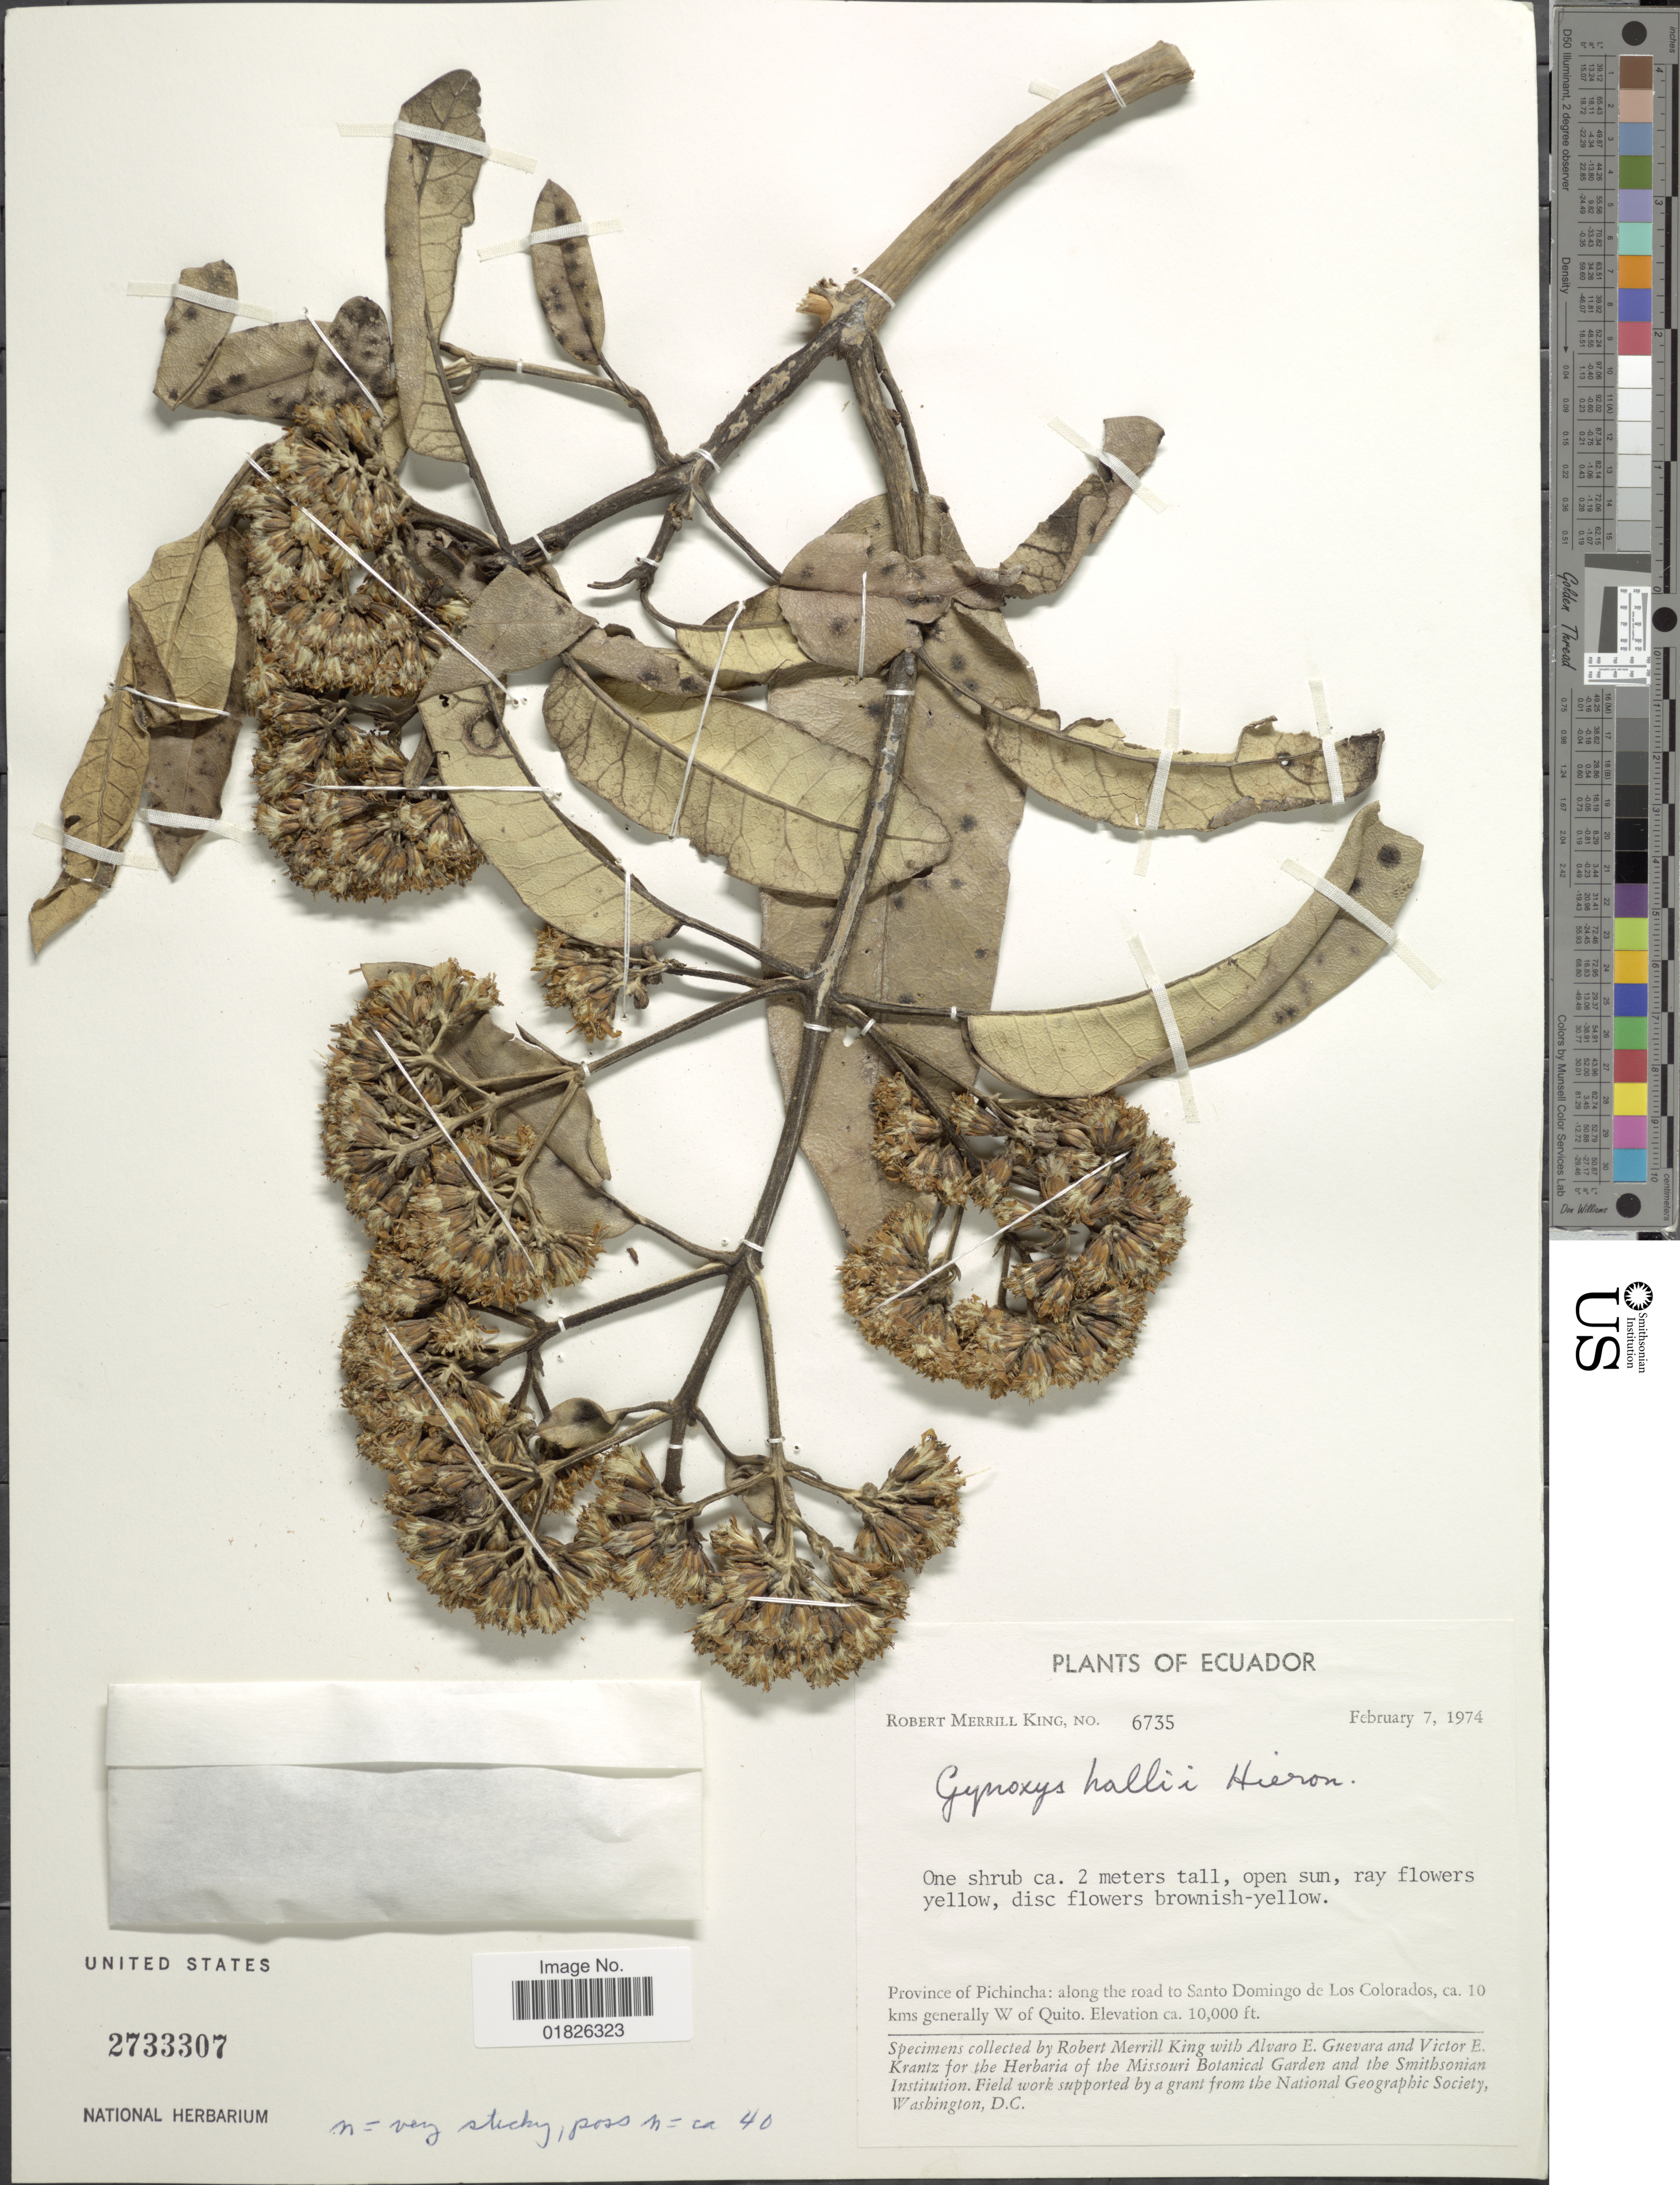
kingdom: Plantae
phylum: Tracheophyta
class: Magnoliopsida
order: Asterales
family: Asteraceae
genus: Gynoxys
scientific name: Gynoxys hallii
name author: Cass.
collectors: R. M. King, A. E. Guevara & V. Krantz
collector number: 6735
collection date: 1974-02-07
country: Ecuador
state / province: Pichincha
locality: Along the road to Santo Domingo de Los Colorados, ca. 10 kms generally W of Quito.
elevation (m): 3048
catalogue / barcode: US 2733307